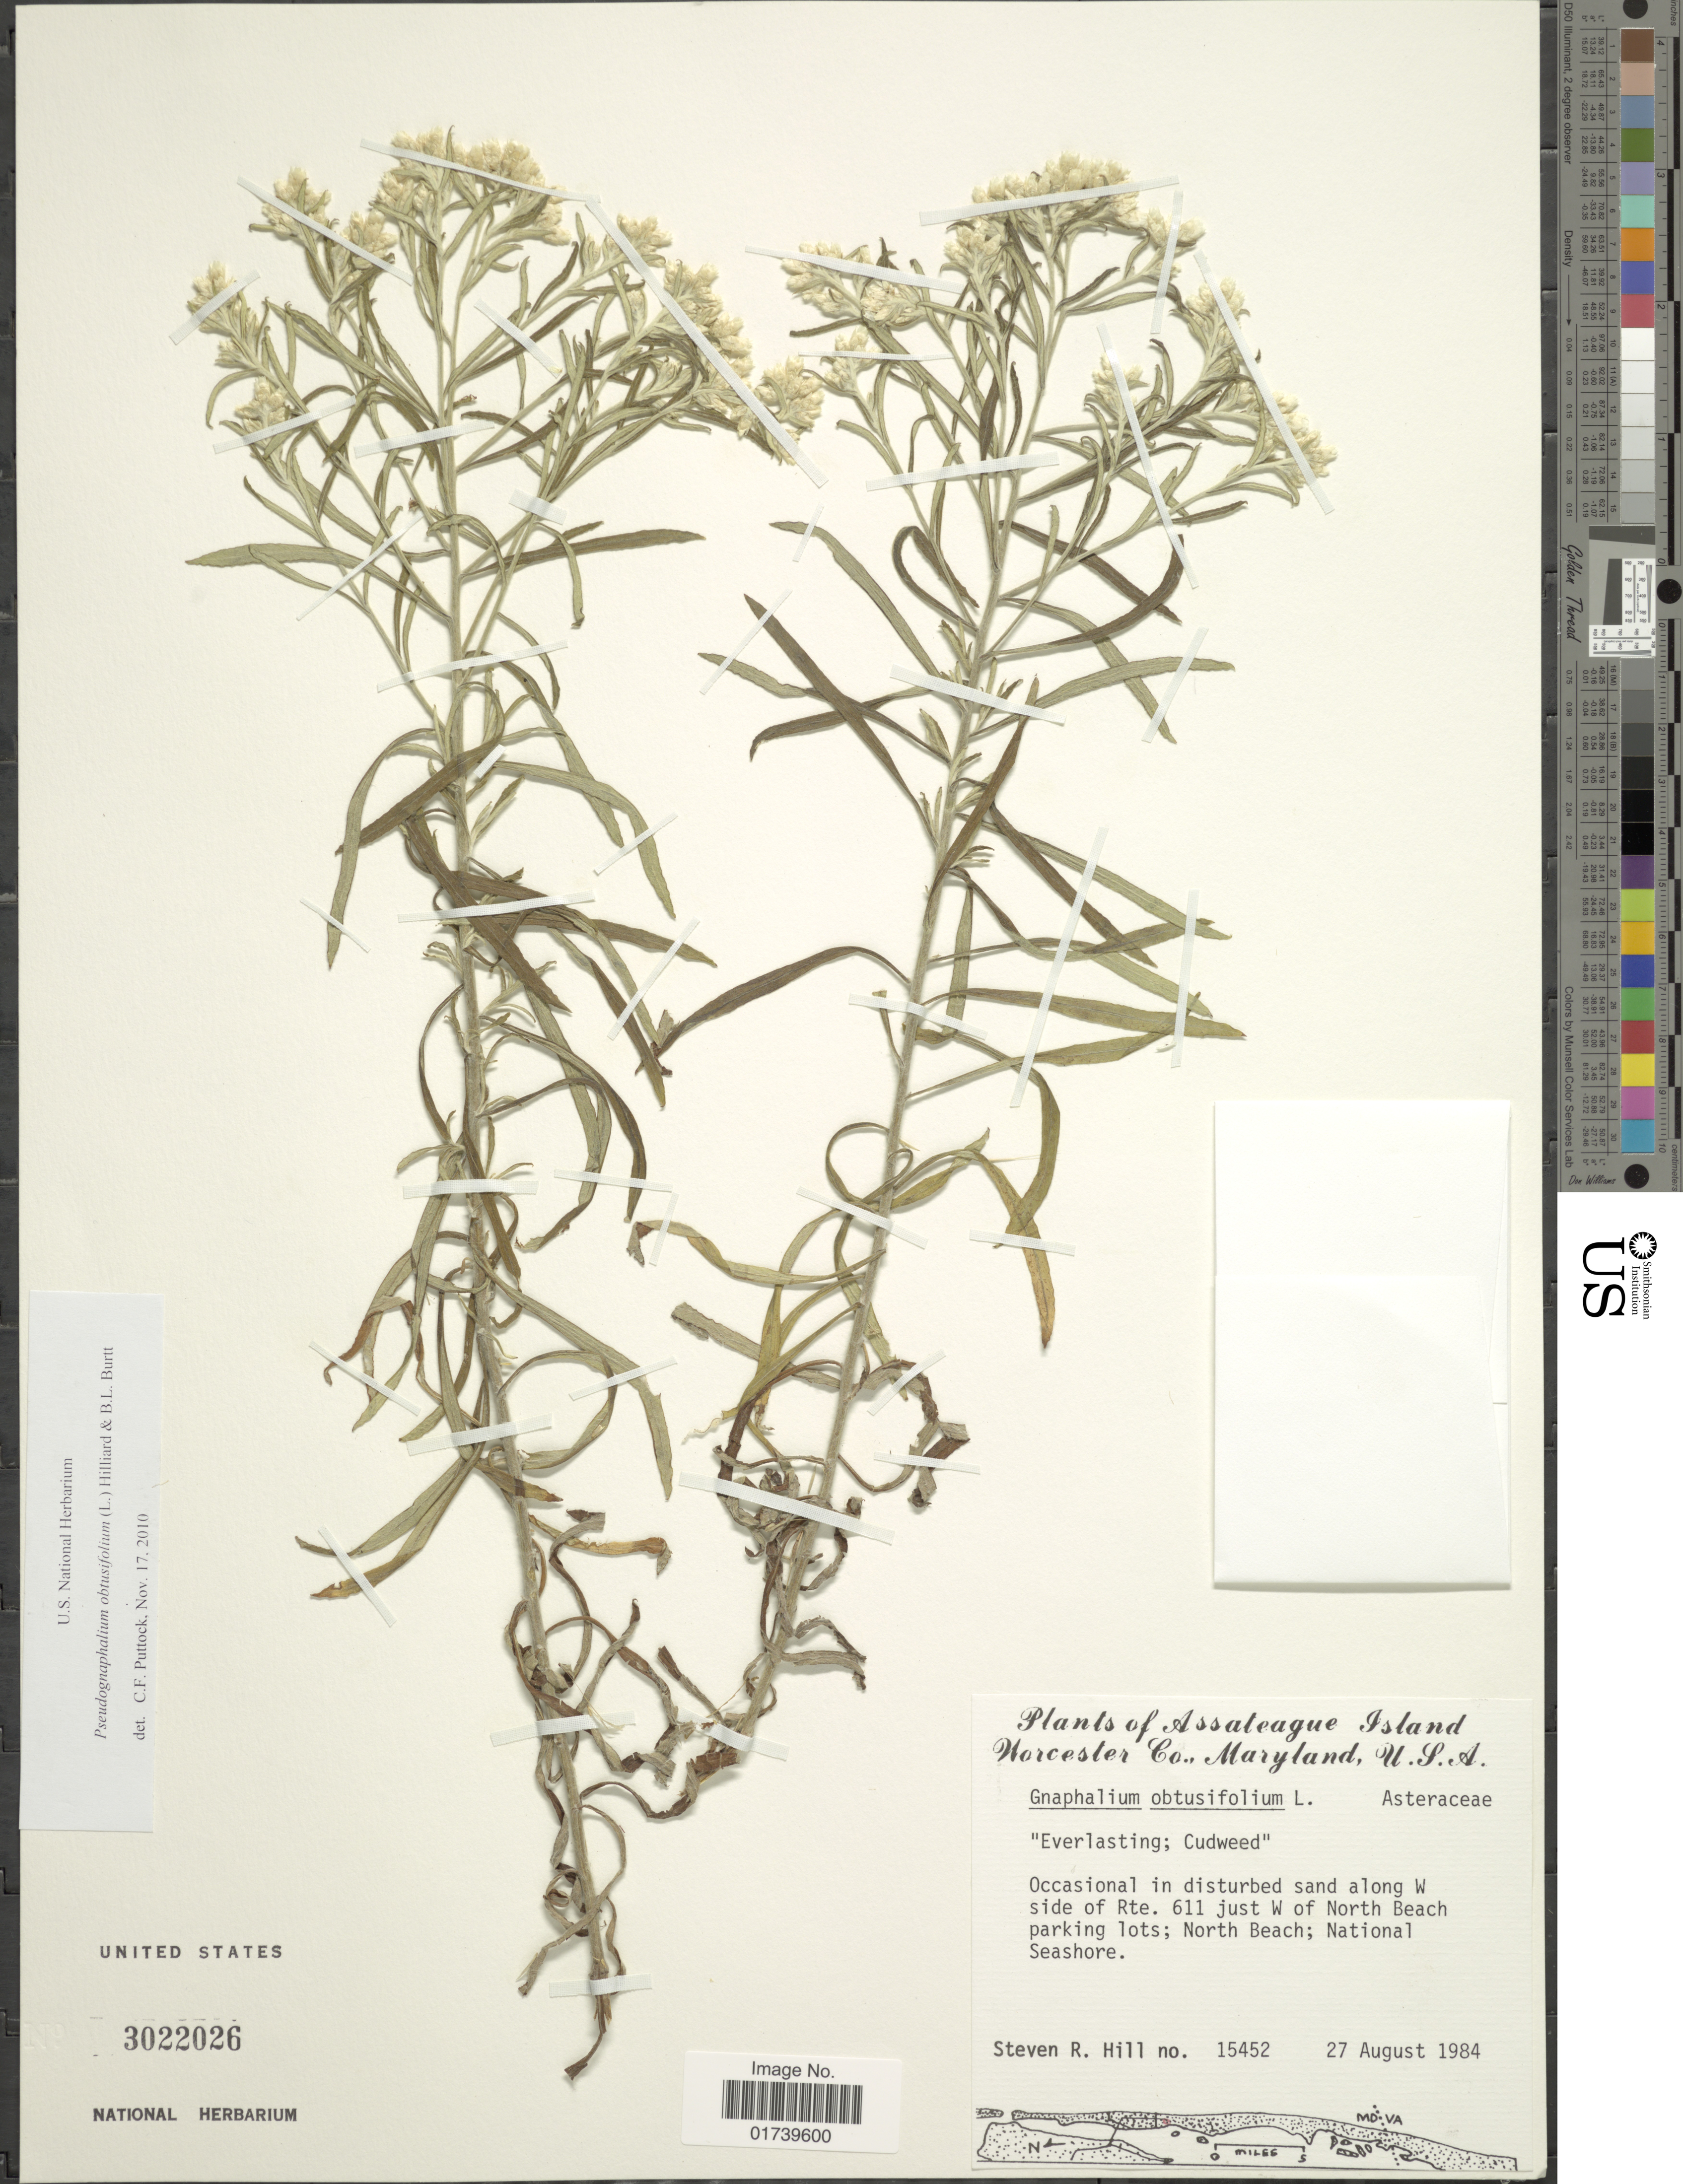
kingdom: Plantae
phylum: Tracheophyta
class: Magnoliopsida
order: Asterales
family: Asteraceae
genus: Pseudognaphalium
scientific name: Pseudognaphalium obtusifolium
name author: (L.) Hilliard & B.L. Burtt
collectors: S. Hill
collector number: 15452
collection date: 1984-08-27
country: United States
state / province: Maryland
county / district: Worcester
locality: Assateague, Worcester Co, along W side of Rte, 611 just W of North Beach parking lots; North Beach; National Seashore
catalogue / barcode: US 3022026